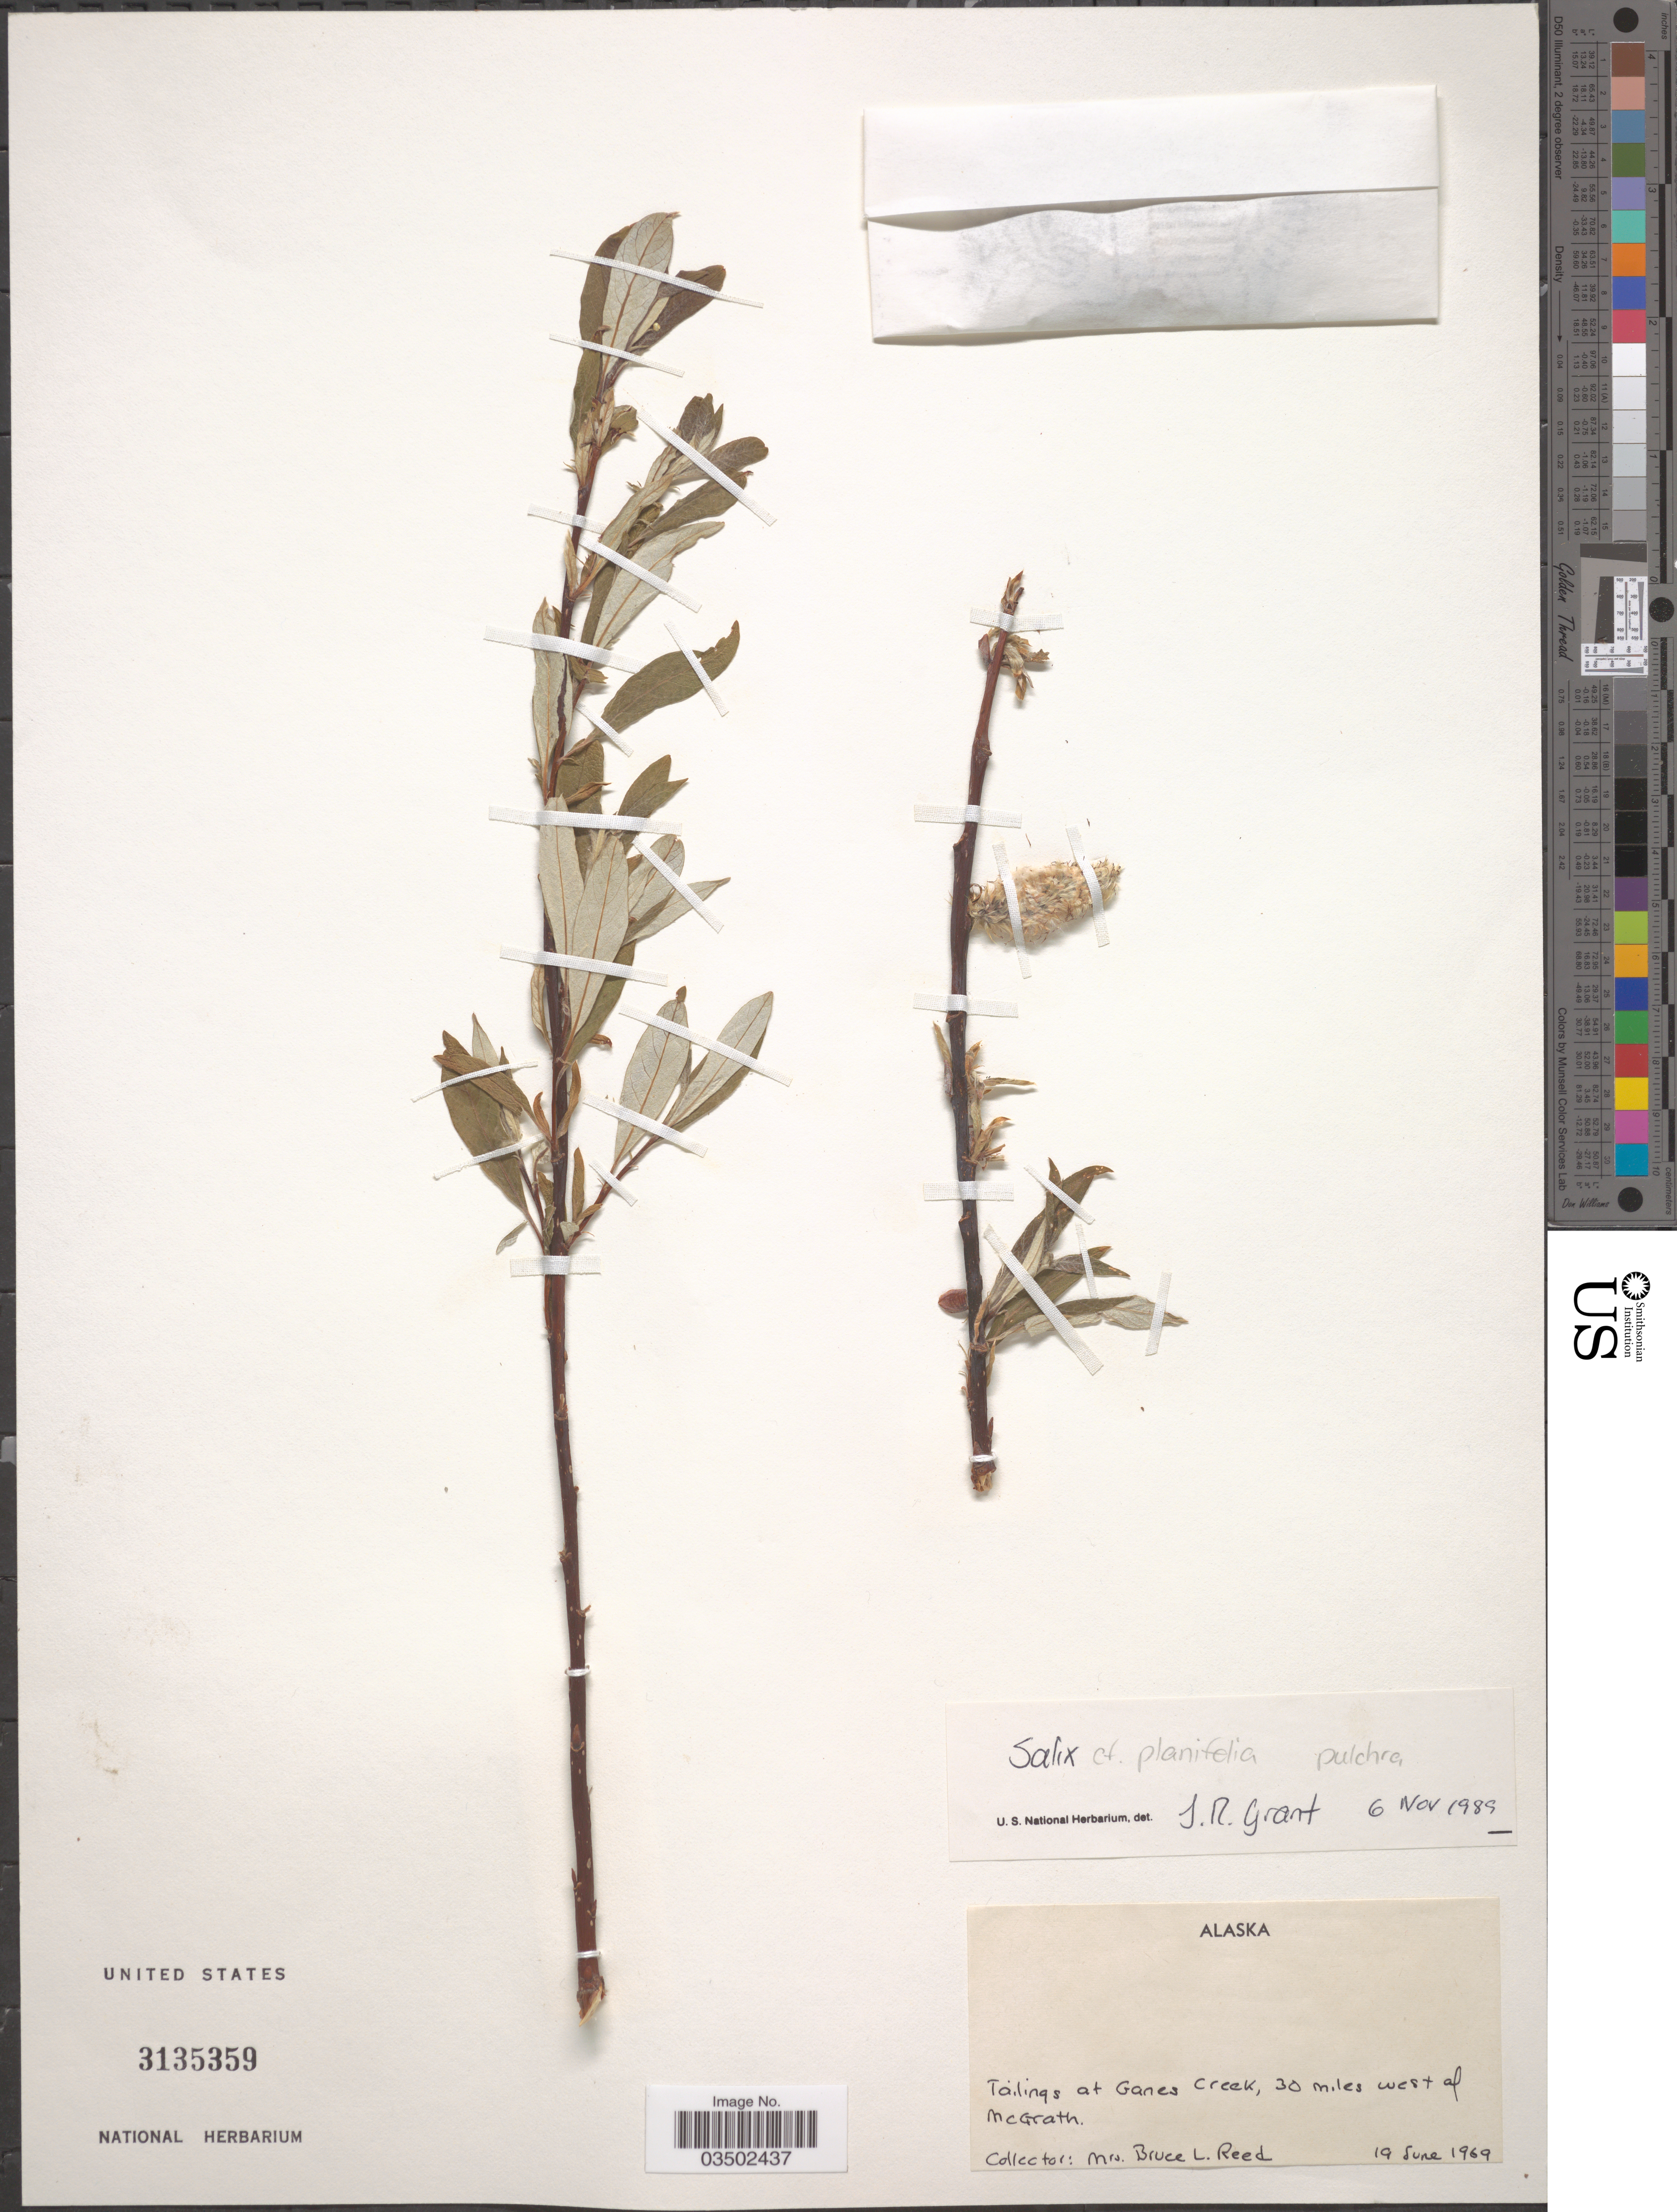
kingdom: Plantae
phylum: Tracheophyta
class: Magnoliopsida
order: Malpighiales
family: Salicaceae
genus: Salix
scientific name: Salix planifolia var. pennata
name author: (C.R. Ball) C.R. Ball ex Dutilly et al.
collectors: B. Reed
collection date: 1969-06-19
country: United States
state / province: Alaska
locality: Tailings at Ganes Creek, 30 miles west of McGrath.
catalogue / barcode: US 3135359